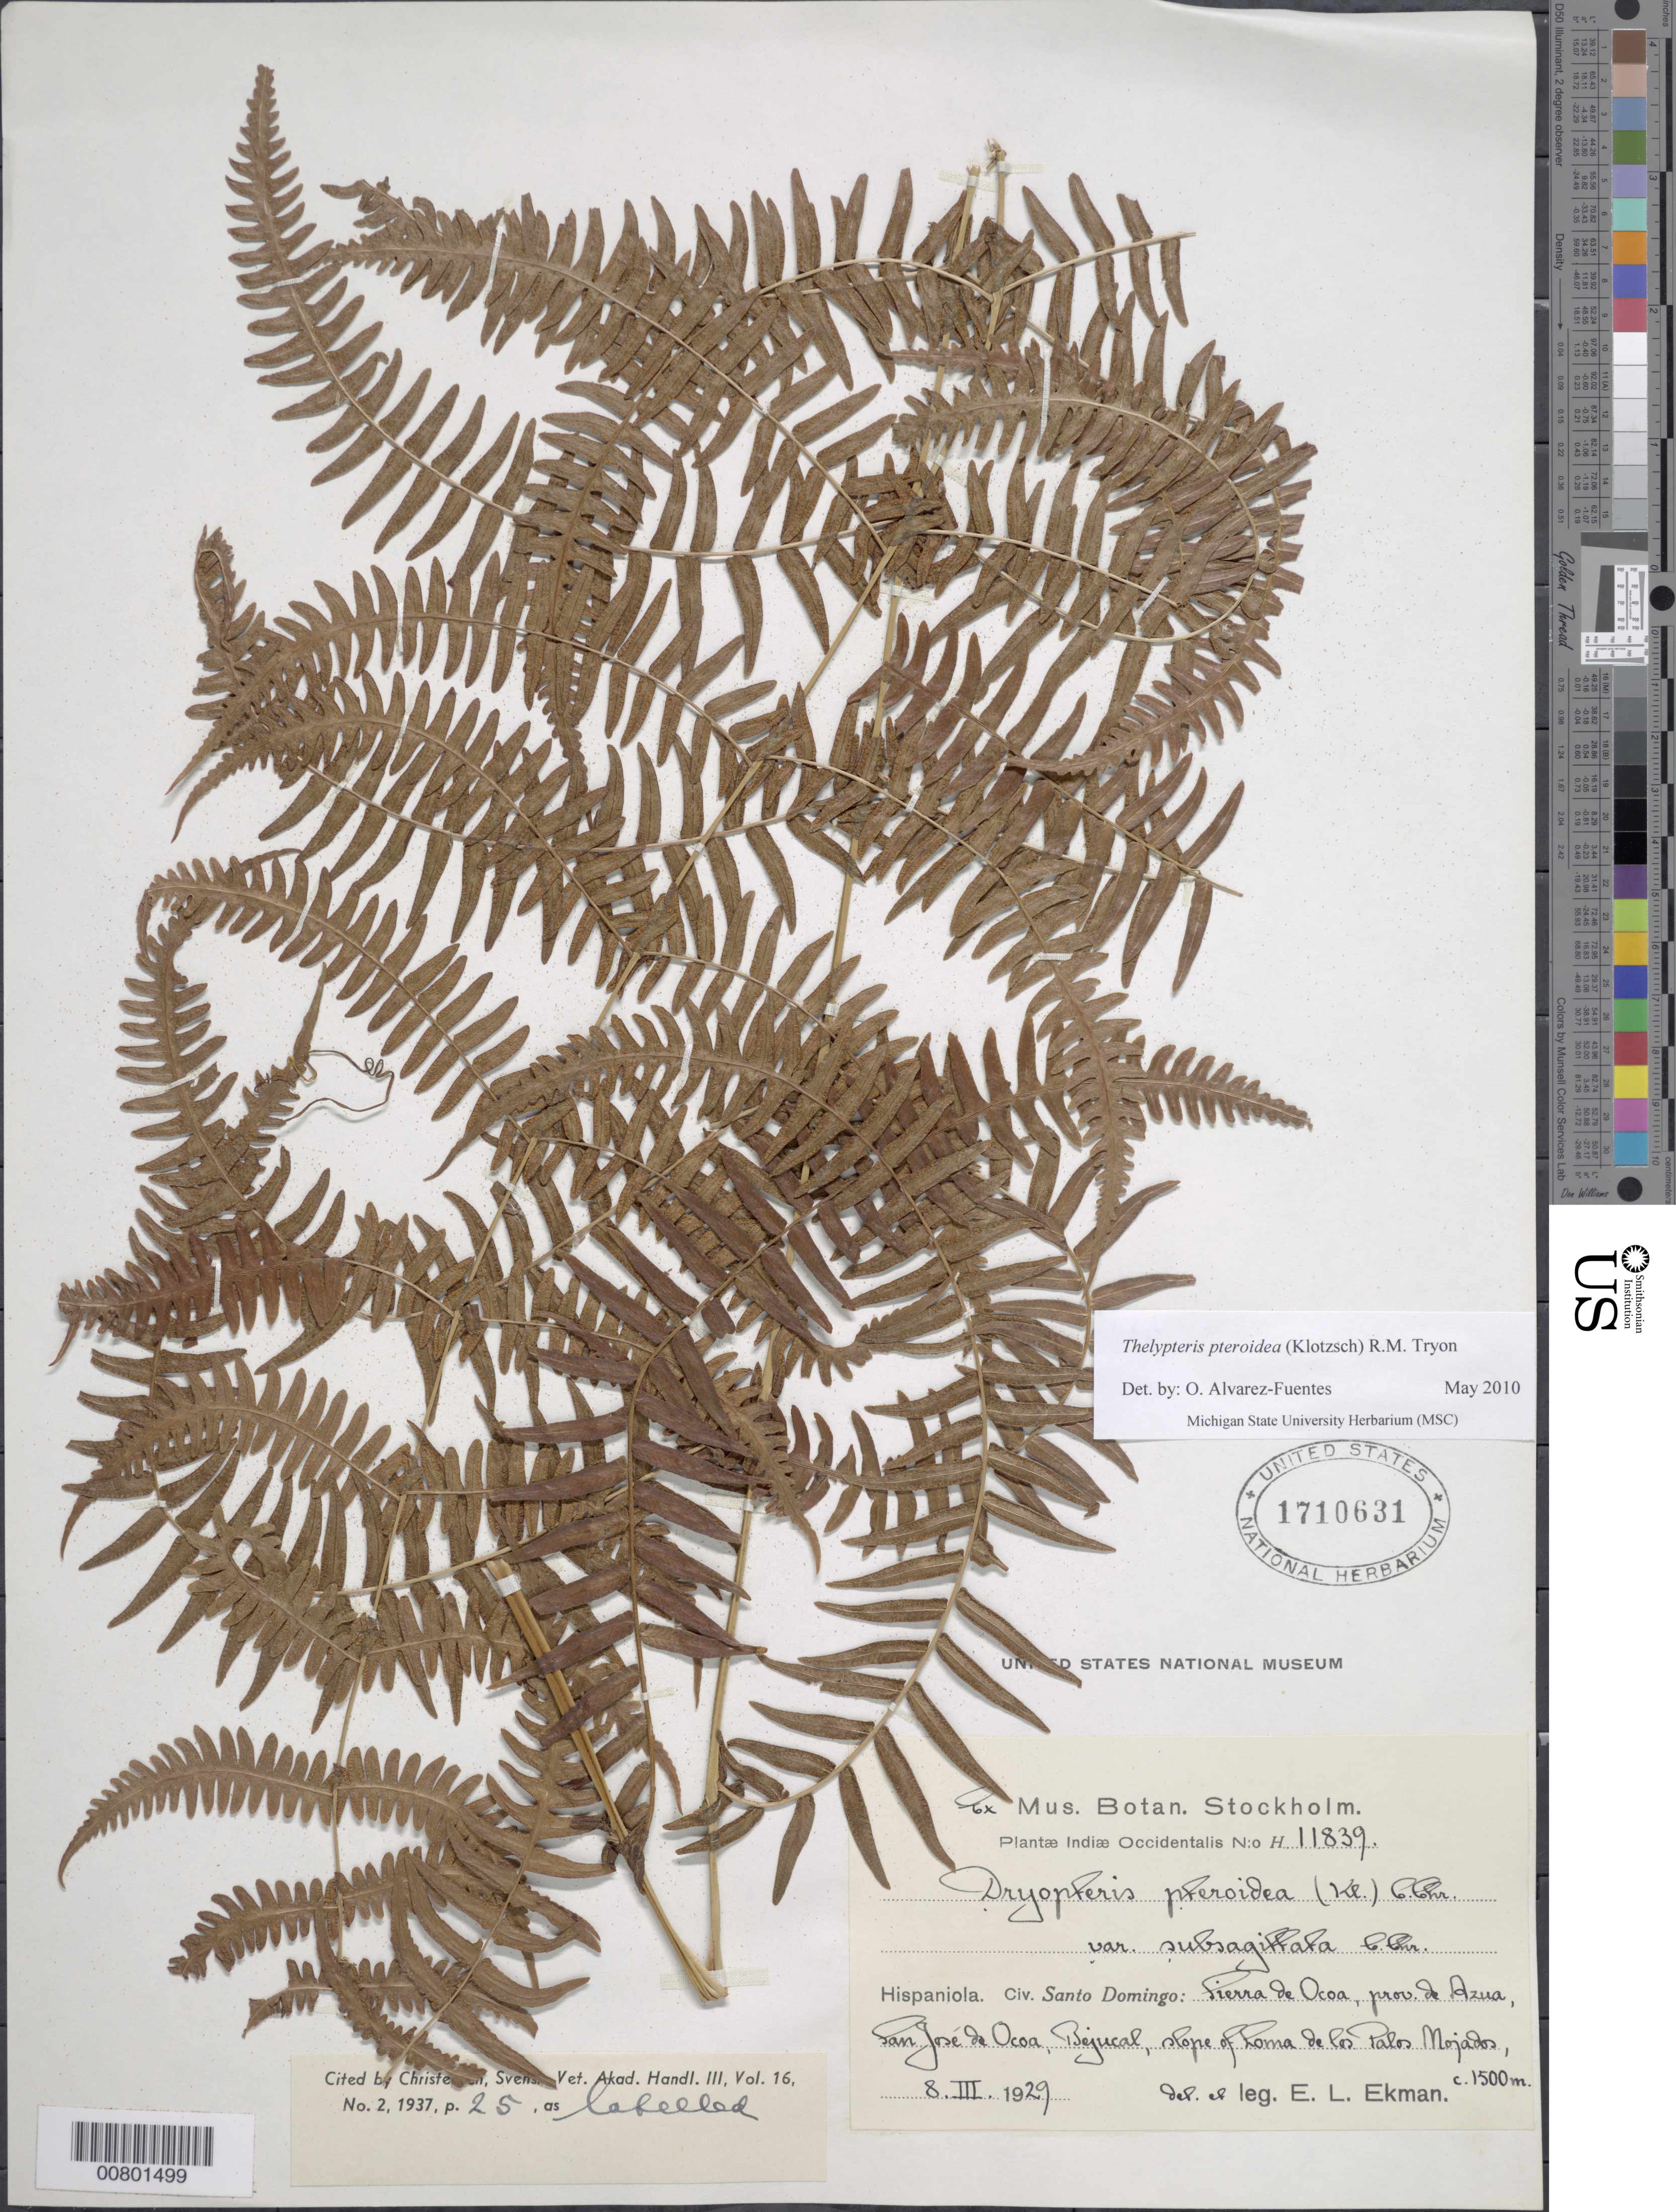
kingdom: Plantae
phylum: Tracheophyta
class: Polypodiopsida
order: Polypodiales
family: Thelypteridaceae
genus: Amauropelta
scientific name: Amauropelta pteroidea (Klotzsch) comb. nov., ined 2015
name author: (Klotzsch)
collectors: E. L. Ekman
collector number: H 11839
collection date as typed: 08 Mar 1929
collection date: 1929-03-08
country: Dominican Republic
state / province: Azua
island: Hispaniola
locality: Sierra de Ocoa, San José de Ocoa, Bejucal, slope of Loma de los Palos Mojados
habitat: Slope of loma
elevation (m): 1500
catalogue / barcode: US 1710631